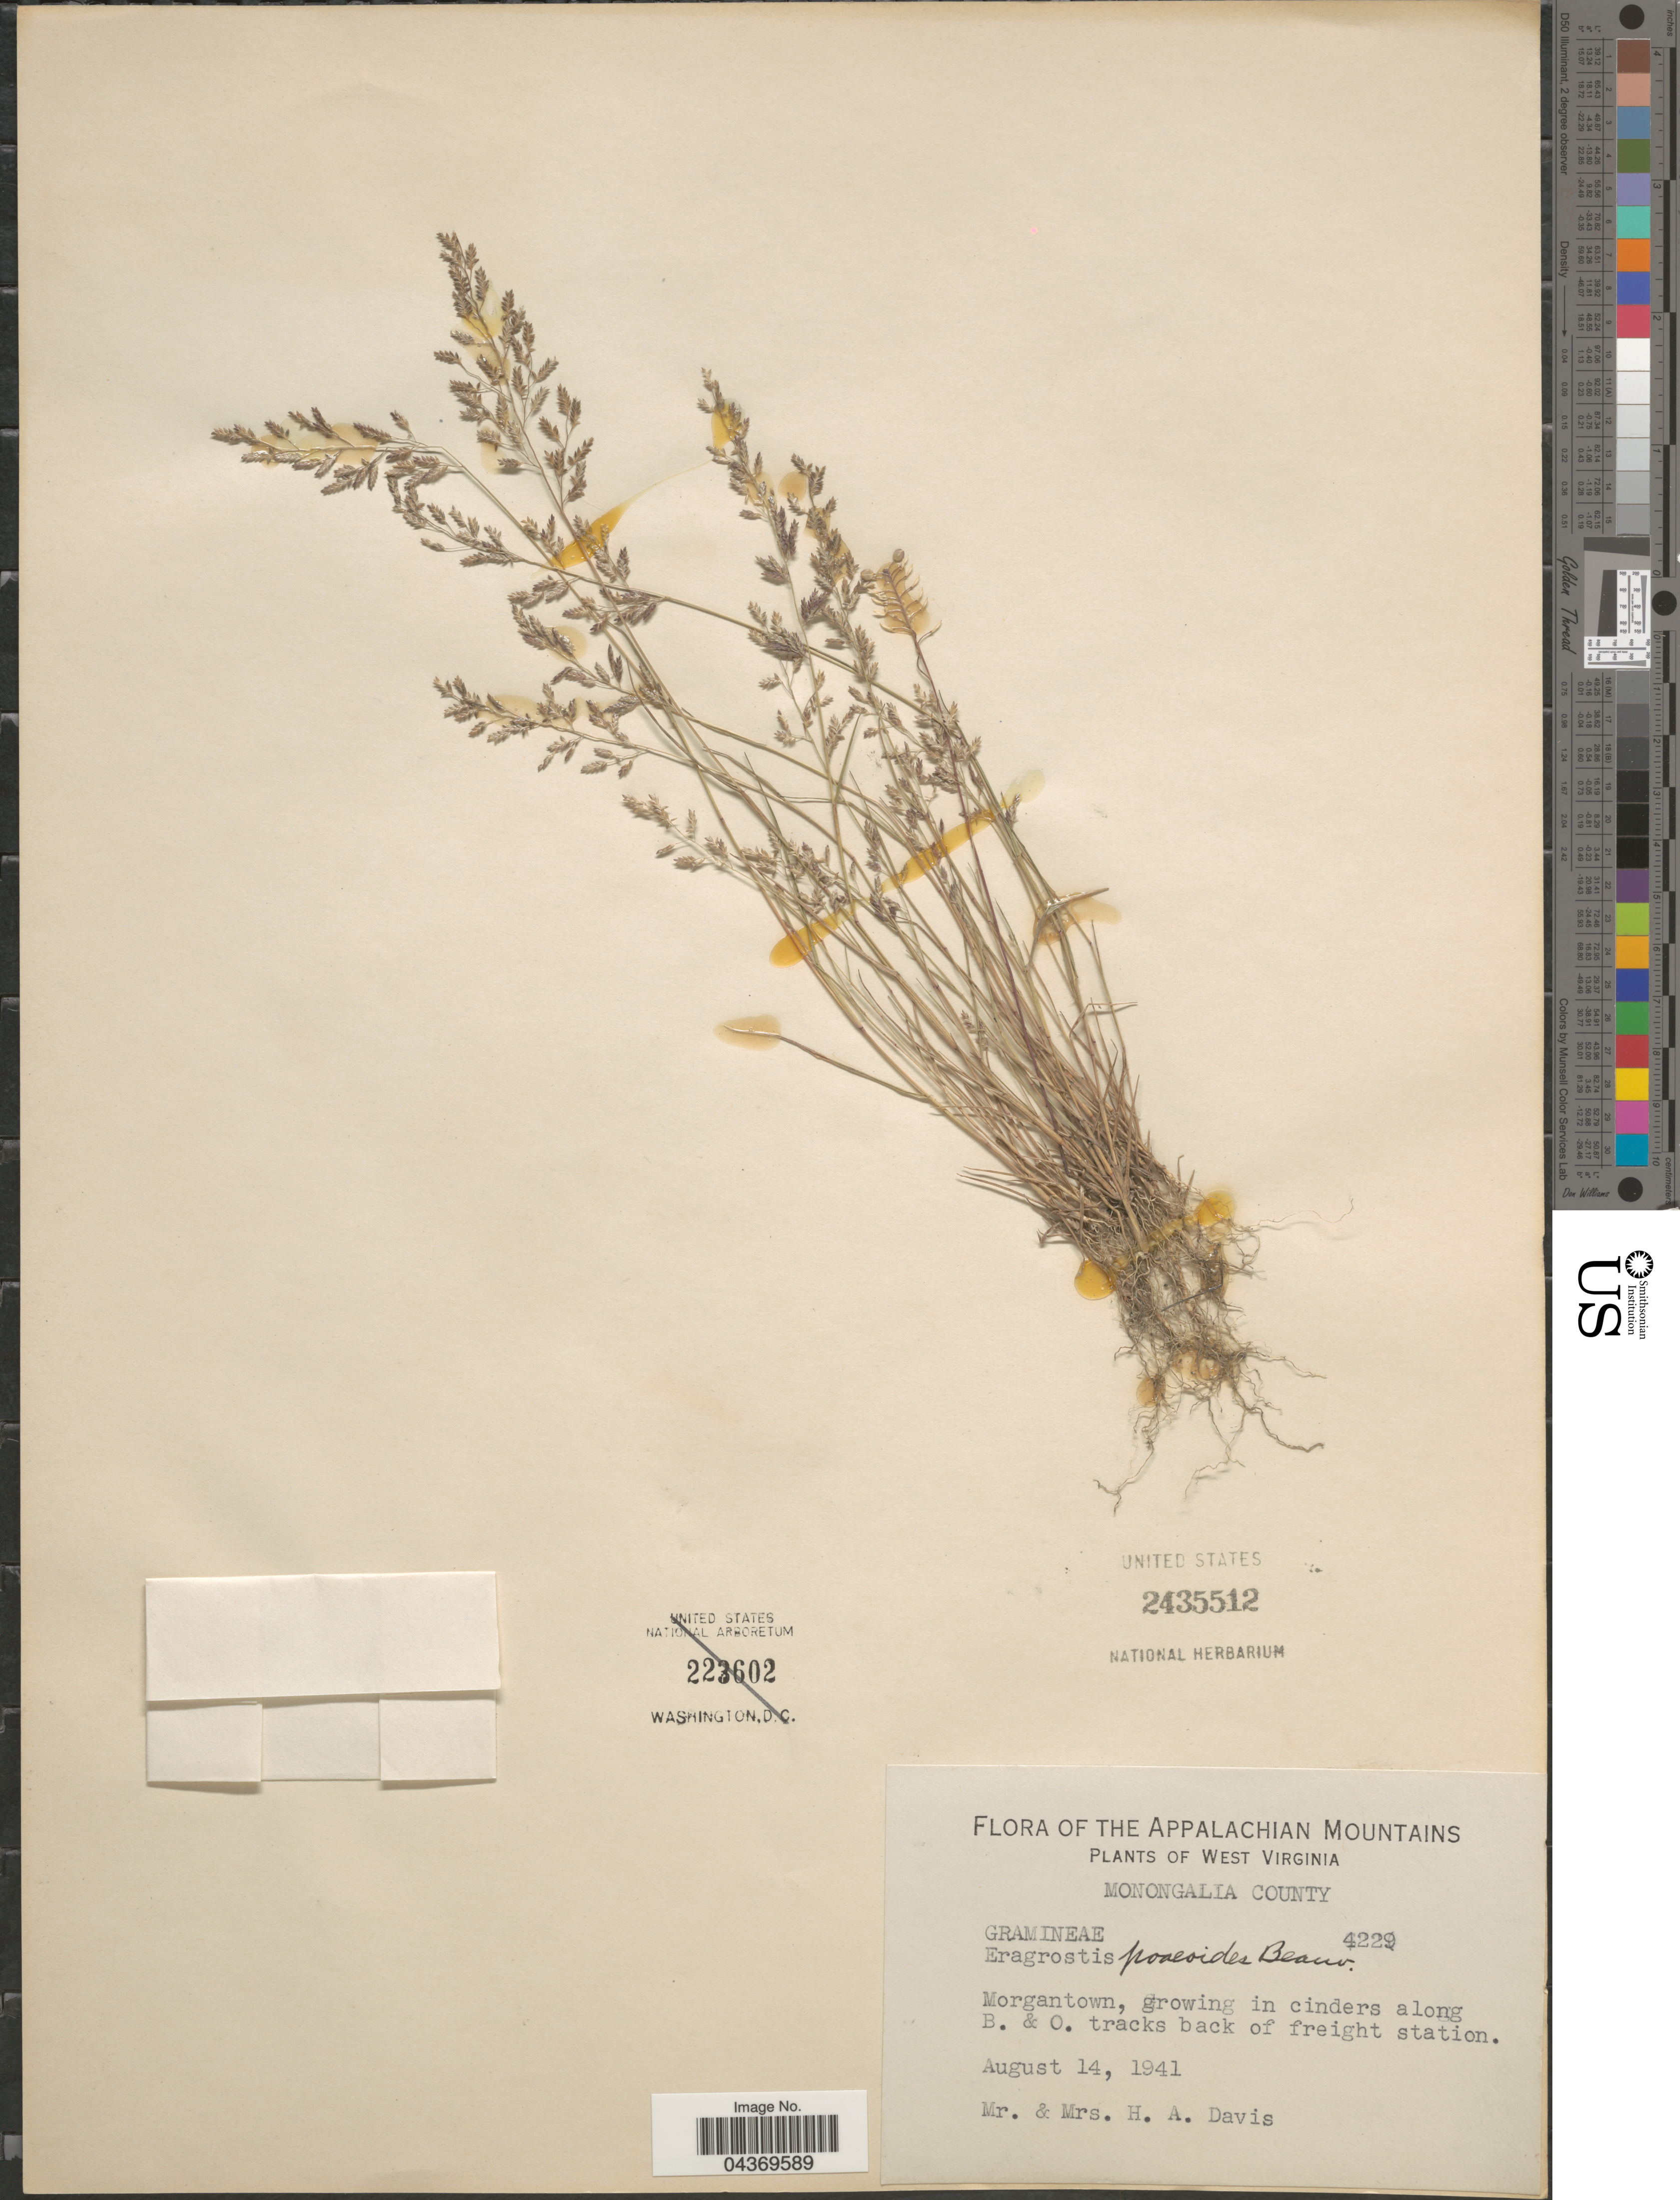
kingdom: Plantae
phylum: Tracheophyta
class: Liliopsida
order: Poales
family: Poaceae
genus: Eragrostis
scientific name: Eragrostis minor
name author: Host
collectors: H. Davis & H. Davis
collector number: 4229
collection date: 1941-08-14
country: United States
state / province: West Virginia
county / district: Monongalia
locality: The Appalachian Mountains. Monongalia County. Morgantown, growing in cinders along B. & O. tracks back of freight station.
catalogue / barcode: US 2435512